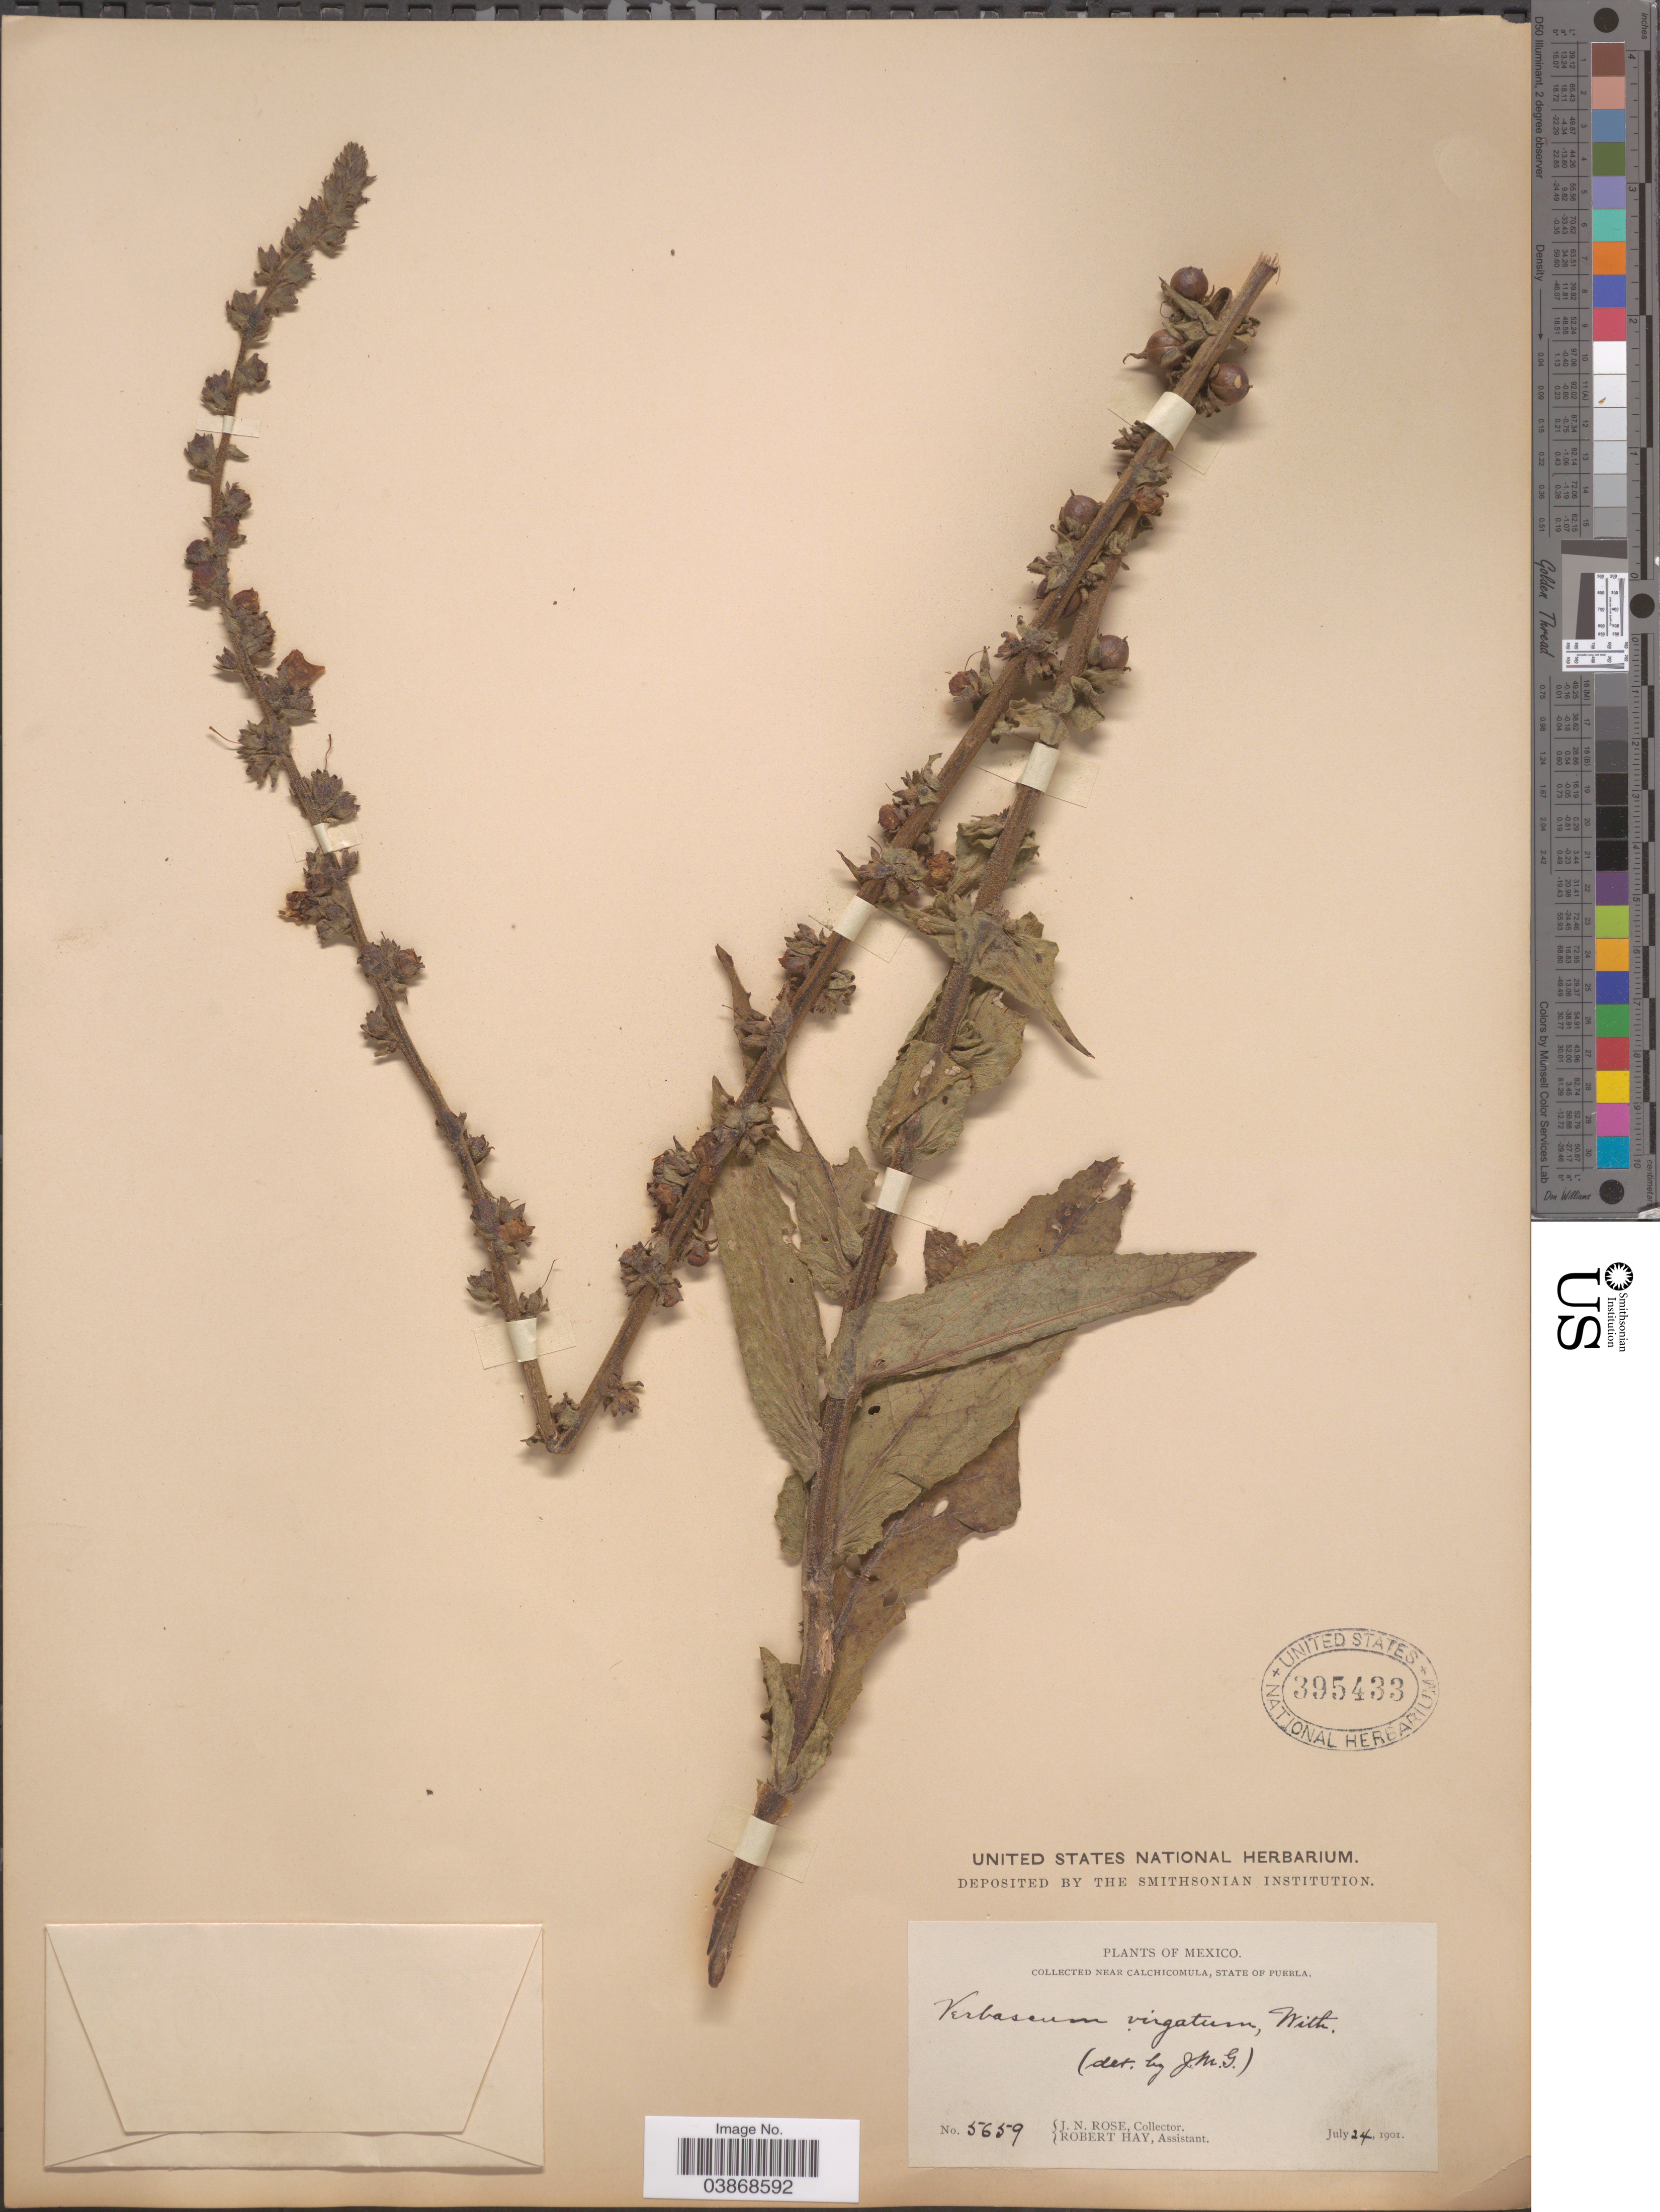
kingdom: Plantae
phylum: Tracheophyta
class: Magnoliopsida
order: Lamiales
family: Scrophulariaceae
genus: Verbascum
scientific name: Verbascum virgatum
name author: Stokes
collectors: J. N. Rose & R. H. Hay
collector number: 5659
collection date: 1901-07-24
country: Mexico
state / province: Puebla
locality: Near Calchicomula.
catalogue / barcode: US 395433